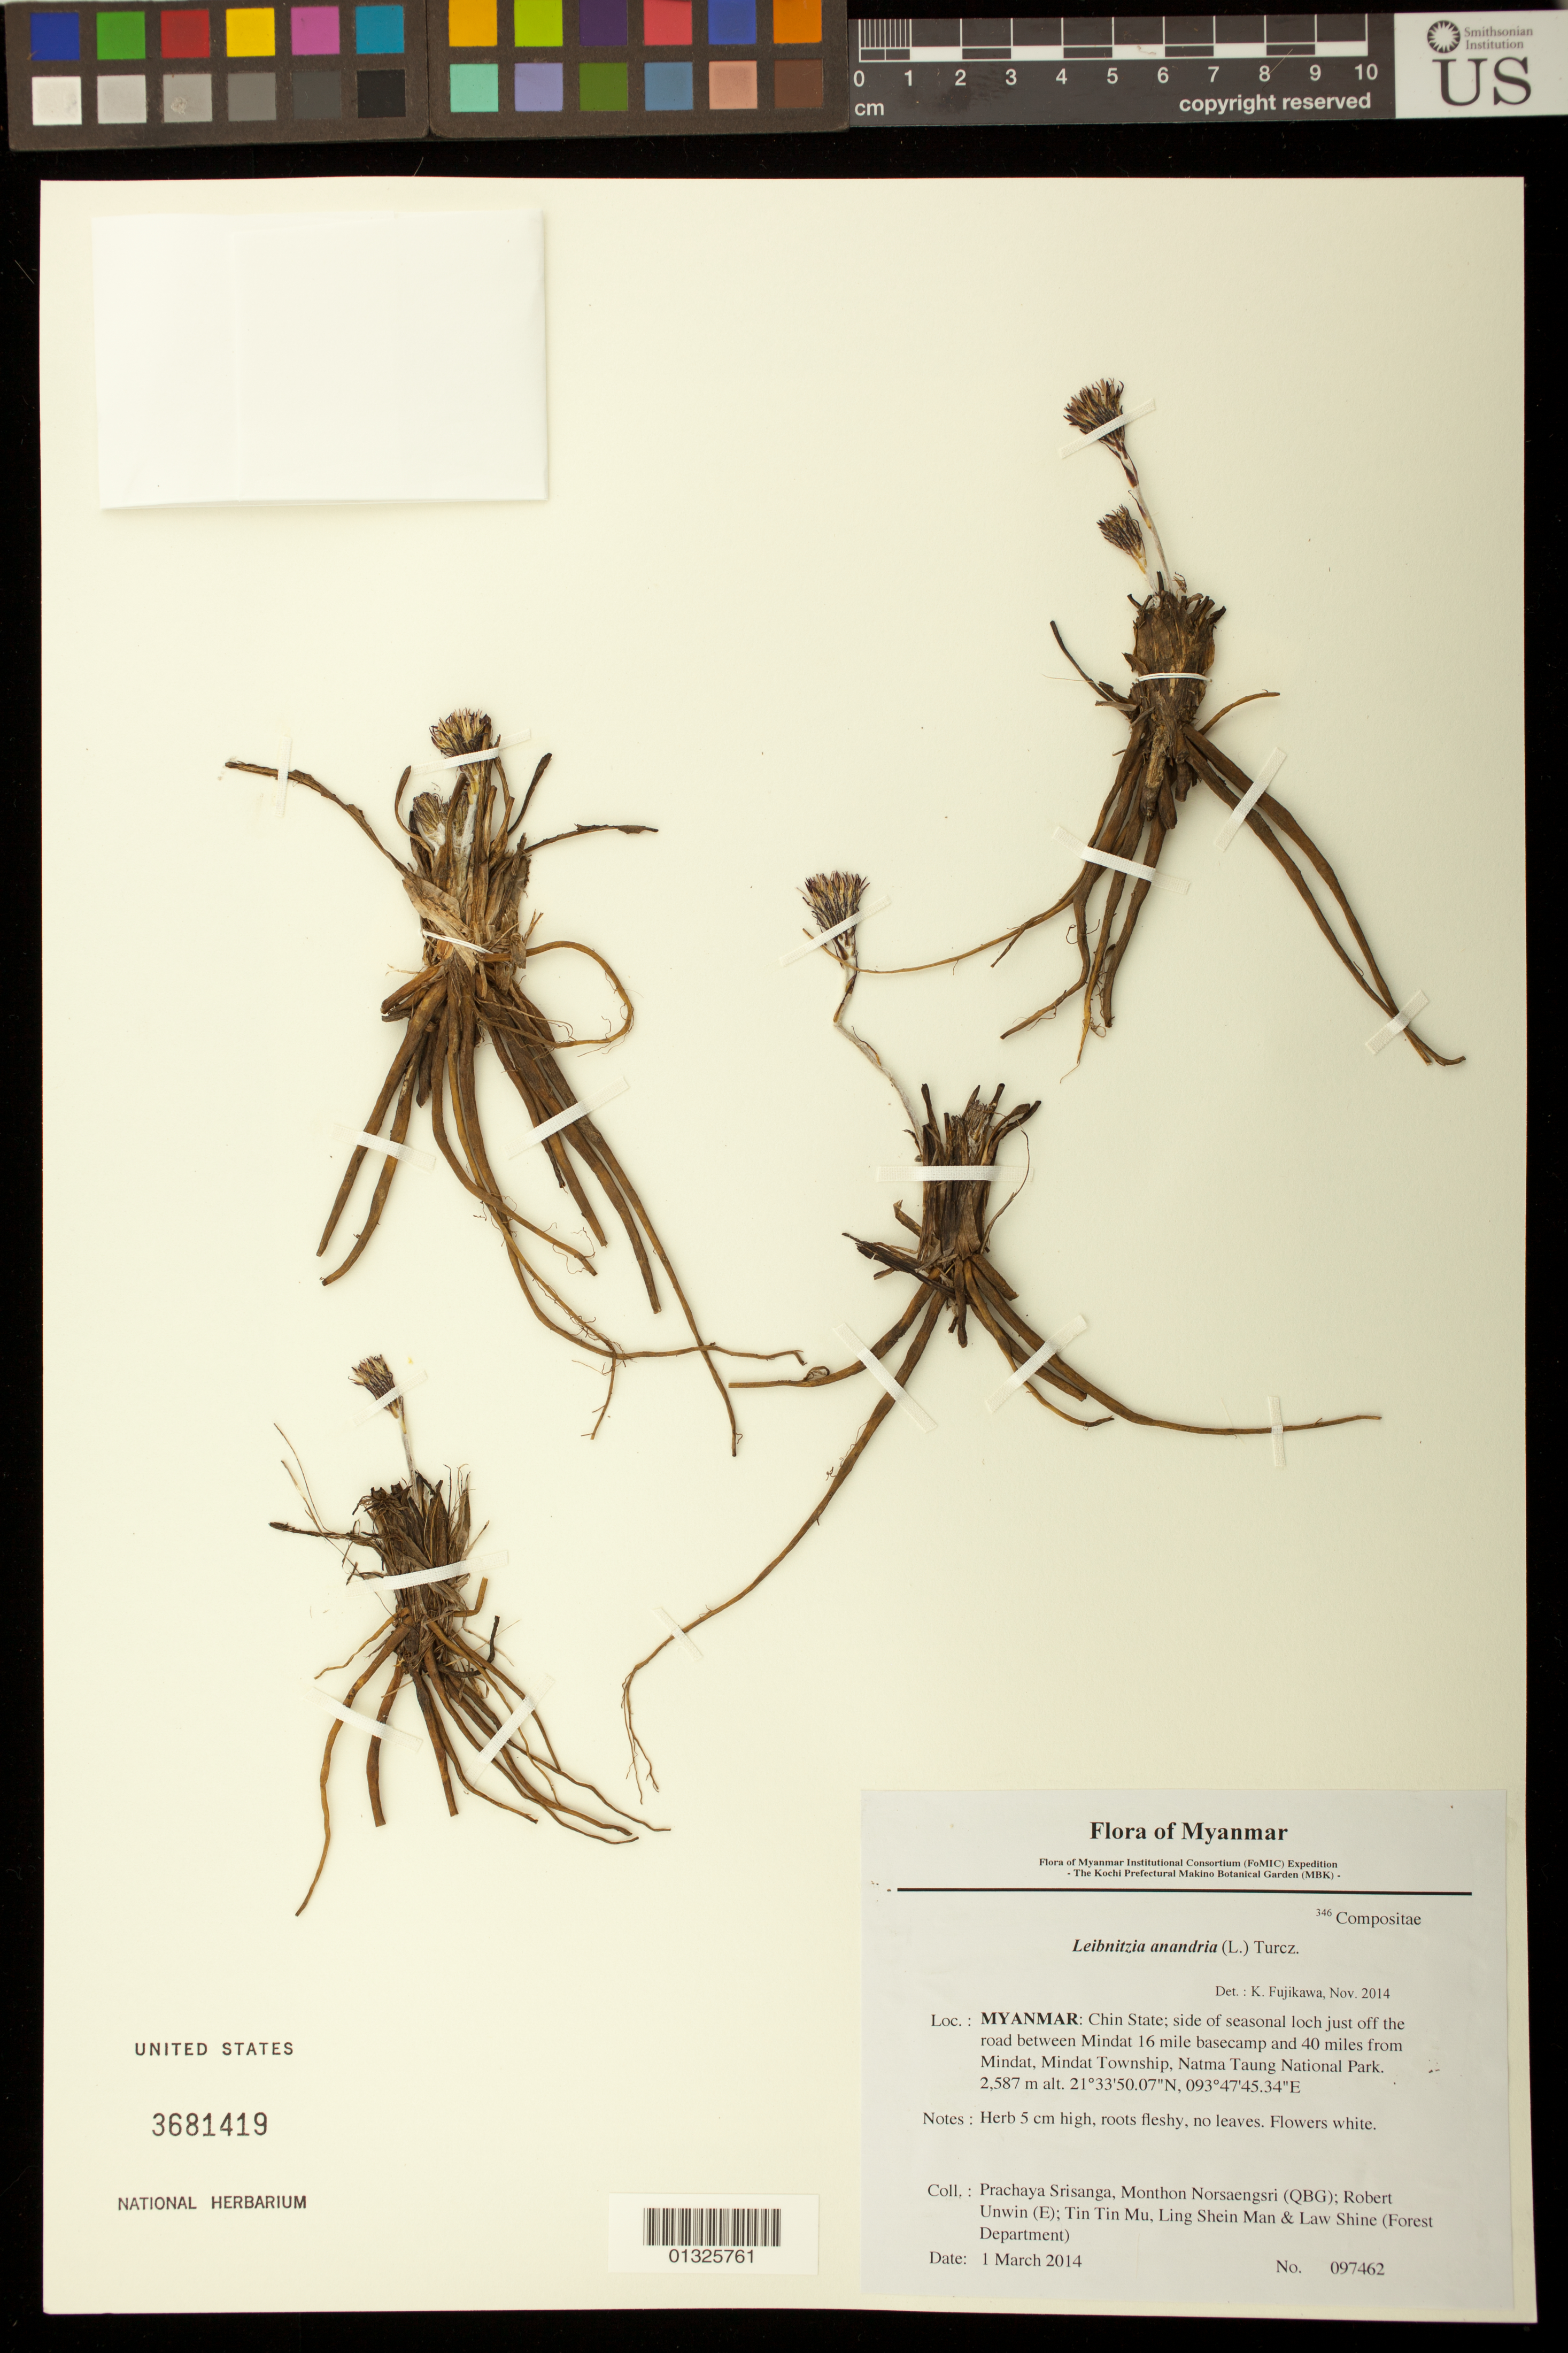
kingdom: Plantae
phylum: Tracheophyta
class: Magnoliopsida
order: Asterales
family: Asteraceae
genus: Leibnitzia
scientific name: Leibnitzia anandria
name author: (L.) Nakai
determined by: Fujikawa, Kazumi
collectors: P. Srisanga, M. Norsaengsri, R. Unwin, Tin Tin Mu, Ling Shein Man & L. Shine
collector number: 97462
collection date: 2014-03-01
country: Myanmar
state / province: Chin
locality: Side of seasonal loch just off the road between Mindat 16 mile basecamp and 40 miles from Mindat, Mindat Township, Natma Taung National Park.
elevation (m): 2587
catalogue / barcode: US 3681419